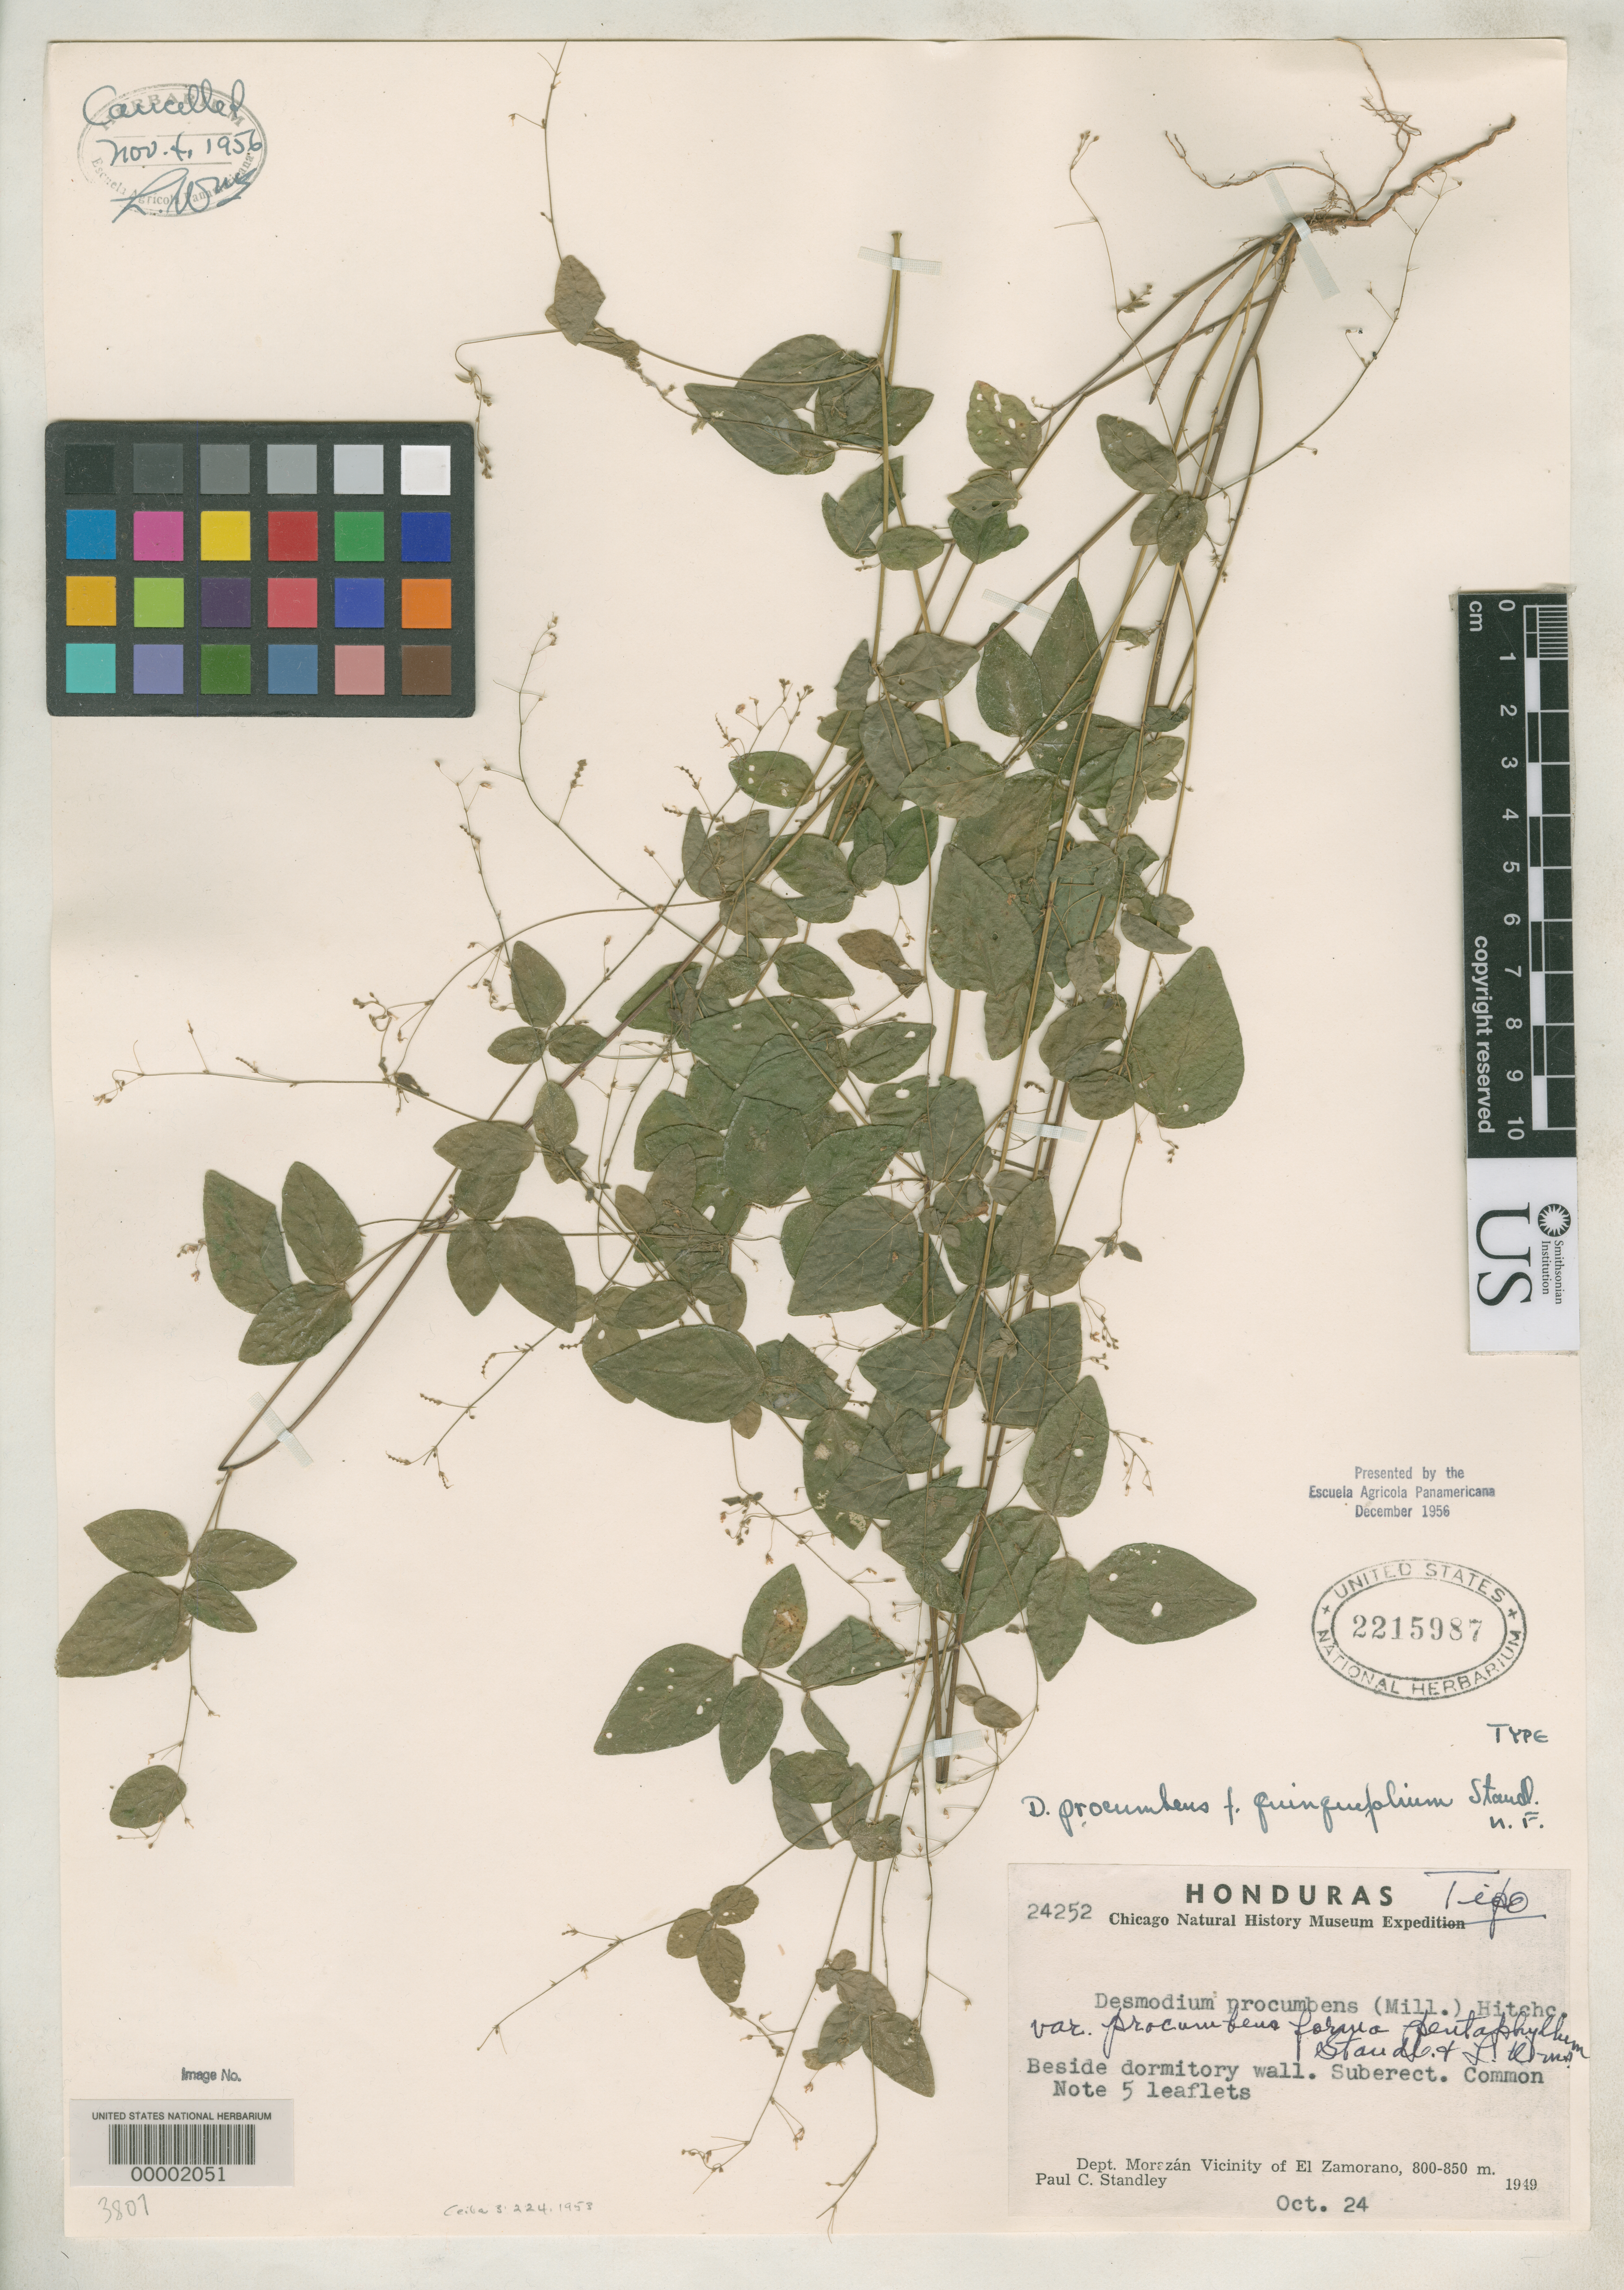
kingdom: Plantae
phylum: Tracheophyta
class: Magnoliopsida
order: Fabales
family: Fabaceae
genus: Desmodium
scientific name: Desmodium procumbens f. quinquefolium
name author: Standl.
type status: Holotype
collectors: P. C. Standley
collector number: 24252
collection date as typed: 24 Oct 1949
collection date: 1949-10-24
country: Honduras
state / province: Fco. Morazán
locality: El Zamorano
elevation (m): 800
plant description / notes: "Presented by the Escuela Agricola Panamericana December 1956." Holotype, transferred from EAP to US (see Dorr et al. 2009, Taxon 58: 993-1001).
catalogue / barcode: US 2215987